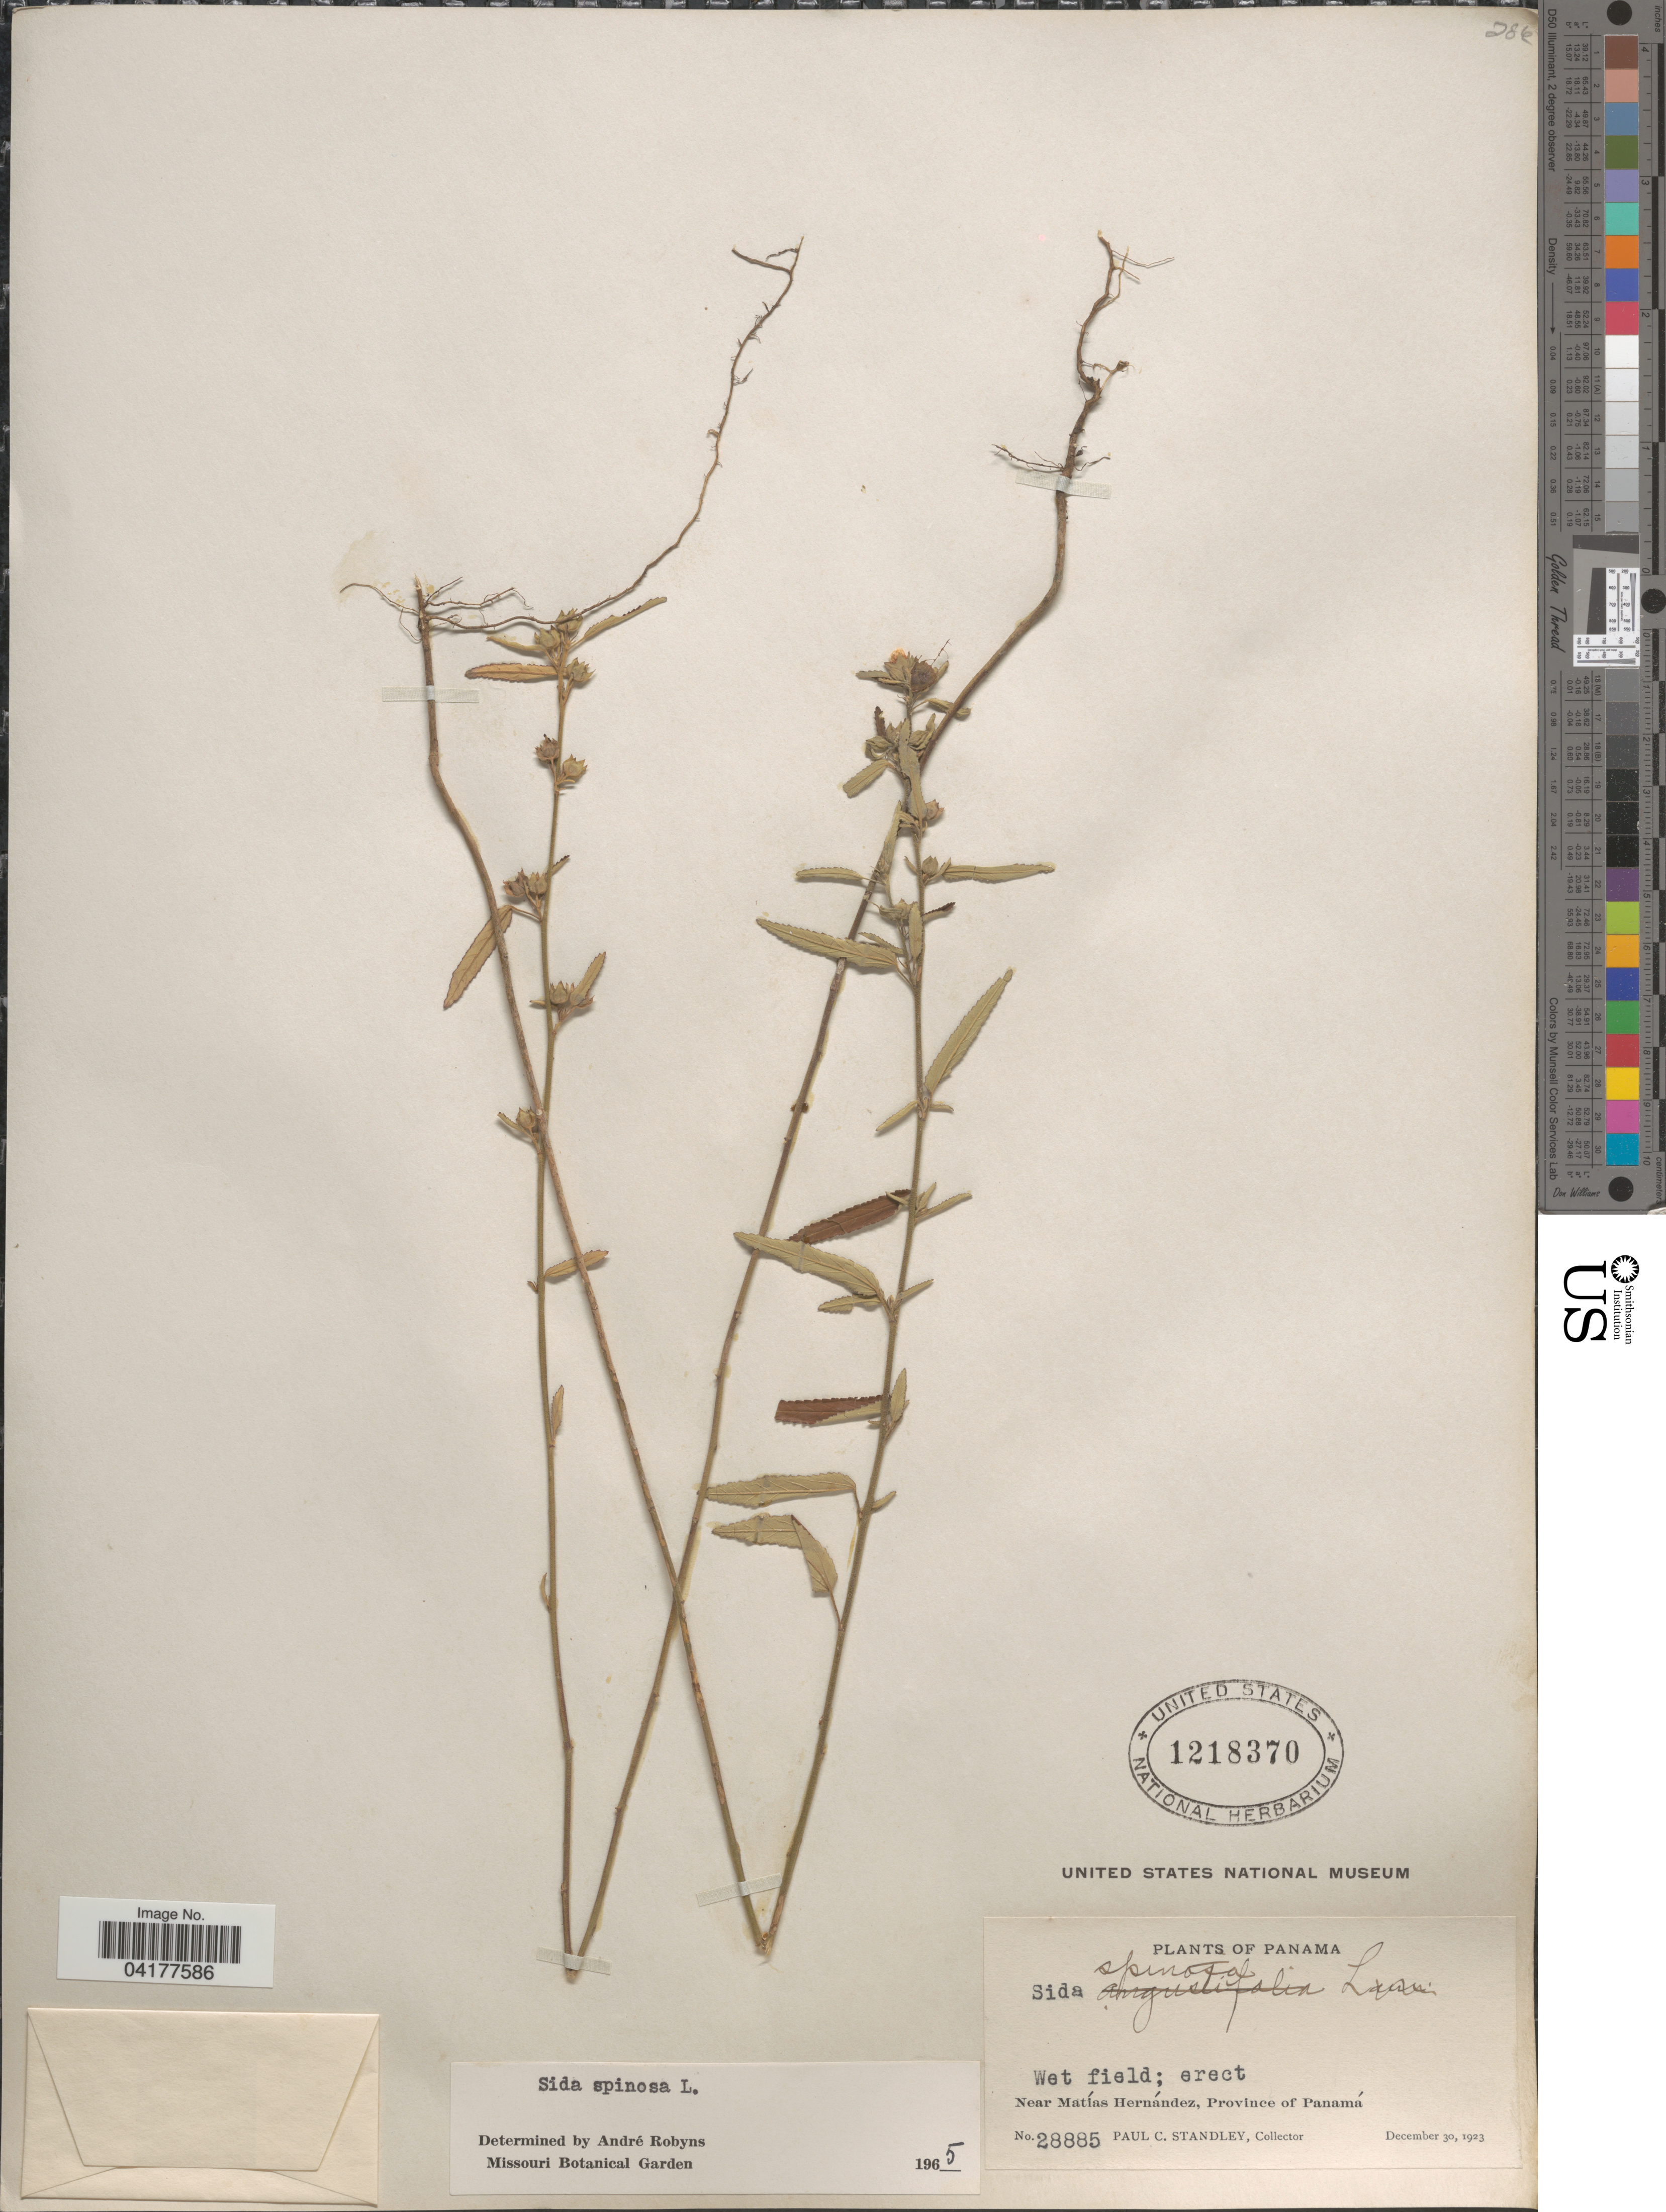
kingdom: Plantae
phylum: Tracheophyta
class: Magnoliopsida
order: Malvales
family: Malvaceae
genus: Sida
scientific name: Sida spinosa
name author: L.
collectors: P. C. Standley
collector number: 28885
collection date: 1923-12-30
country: Panama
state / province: Panamá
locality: Near Matías Hernández.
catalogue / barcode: US 1218370